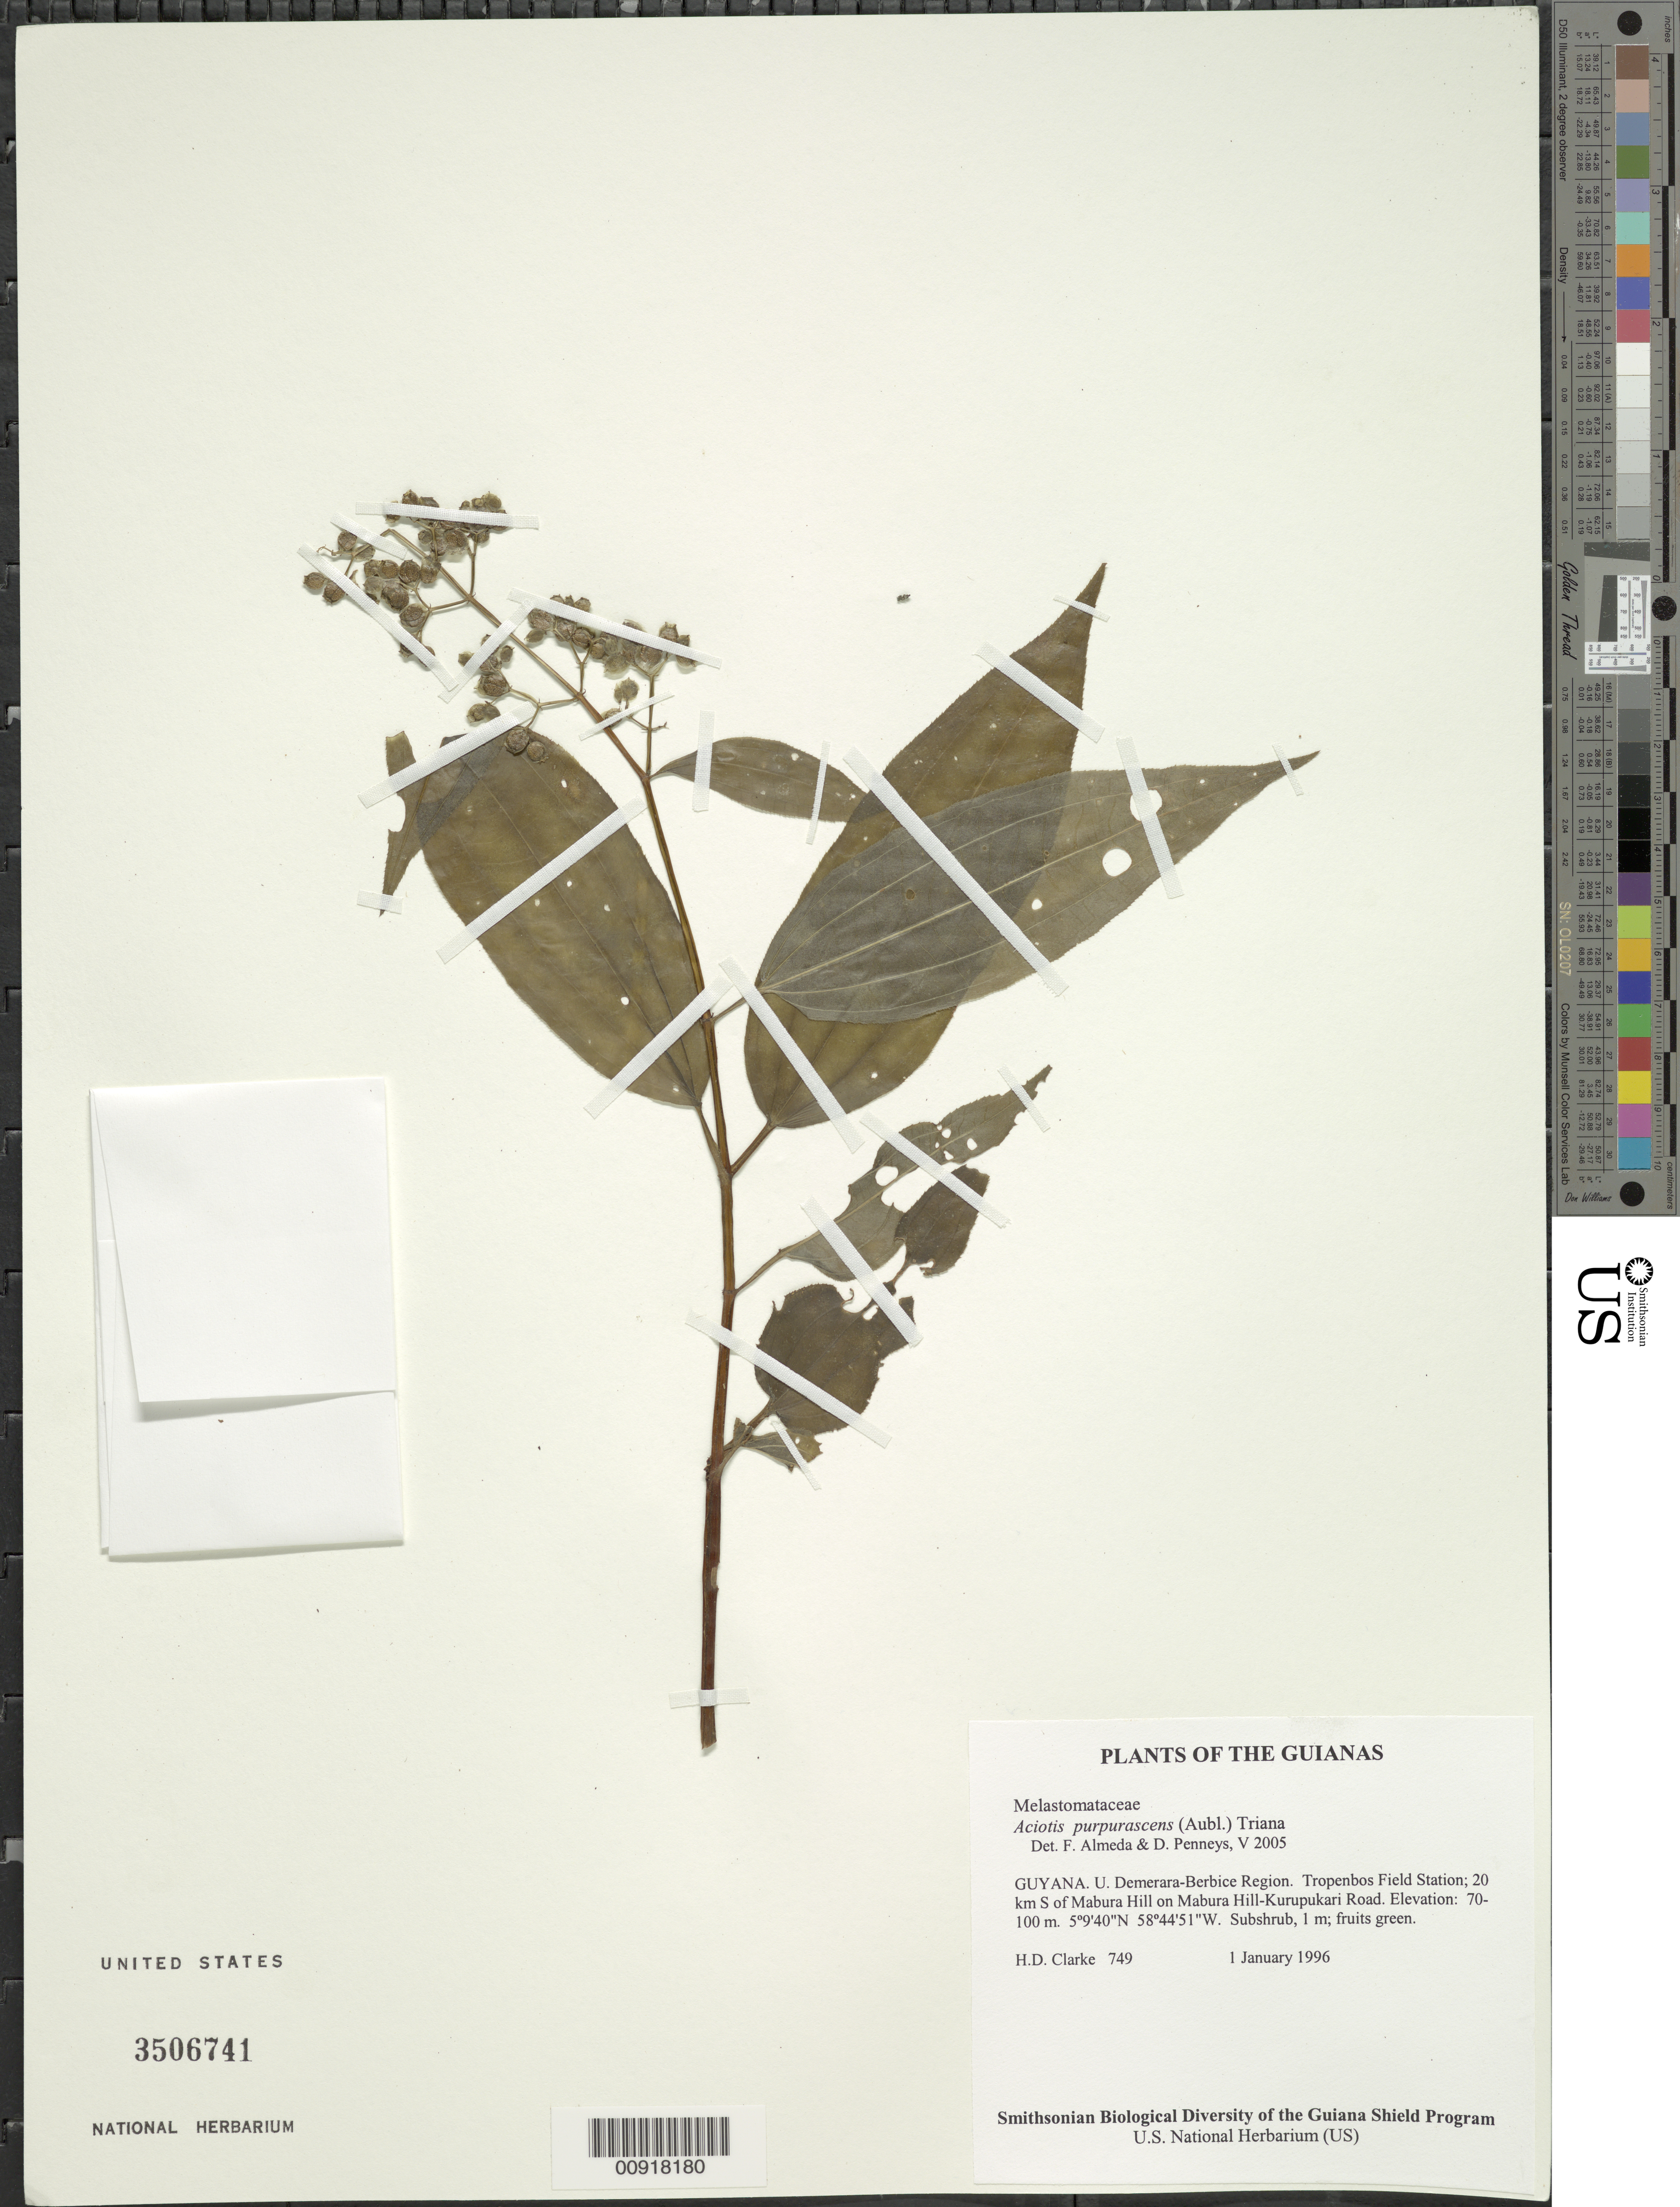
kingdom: Plantae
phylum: Tracheophyta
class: Magnoliopsida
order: Myrtales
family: Melastomataceae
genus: Aciotis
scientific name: Aciotis purpurascens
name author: (Aubl.) Triana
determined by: Almeda, F.; Penneys, D. S.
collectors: H. D. Clarke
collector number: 749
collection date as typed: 1 January 1996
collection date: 1996-01-01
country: Guyana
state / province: U. Demerara-Berbice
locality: Tropenbos Field Station; 20 km S of Mabura Hill on Mabura Hill-Kurupukari Road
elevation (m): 70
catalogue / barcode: US 3506741